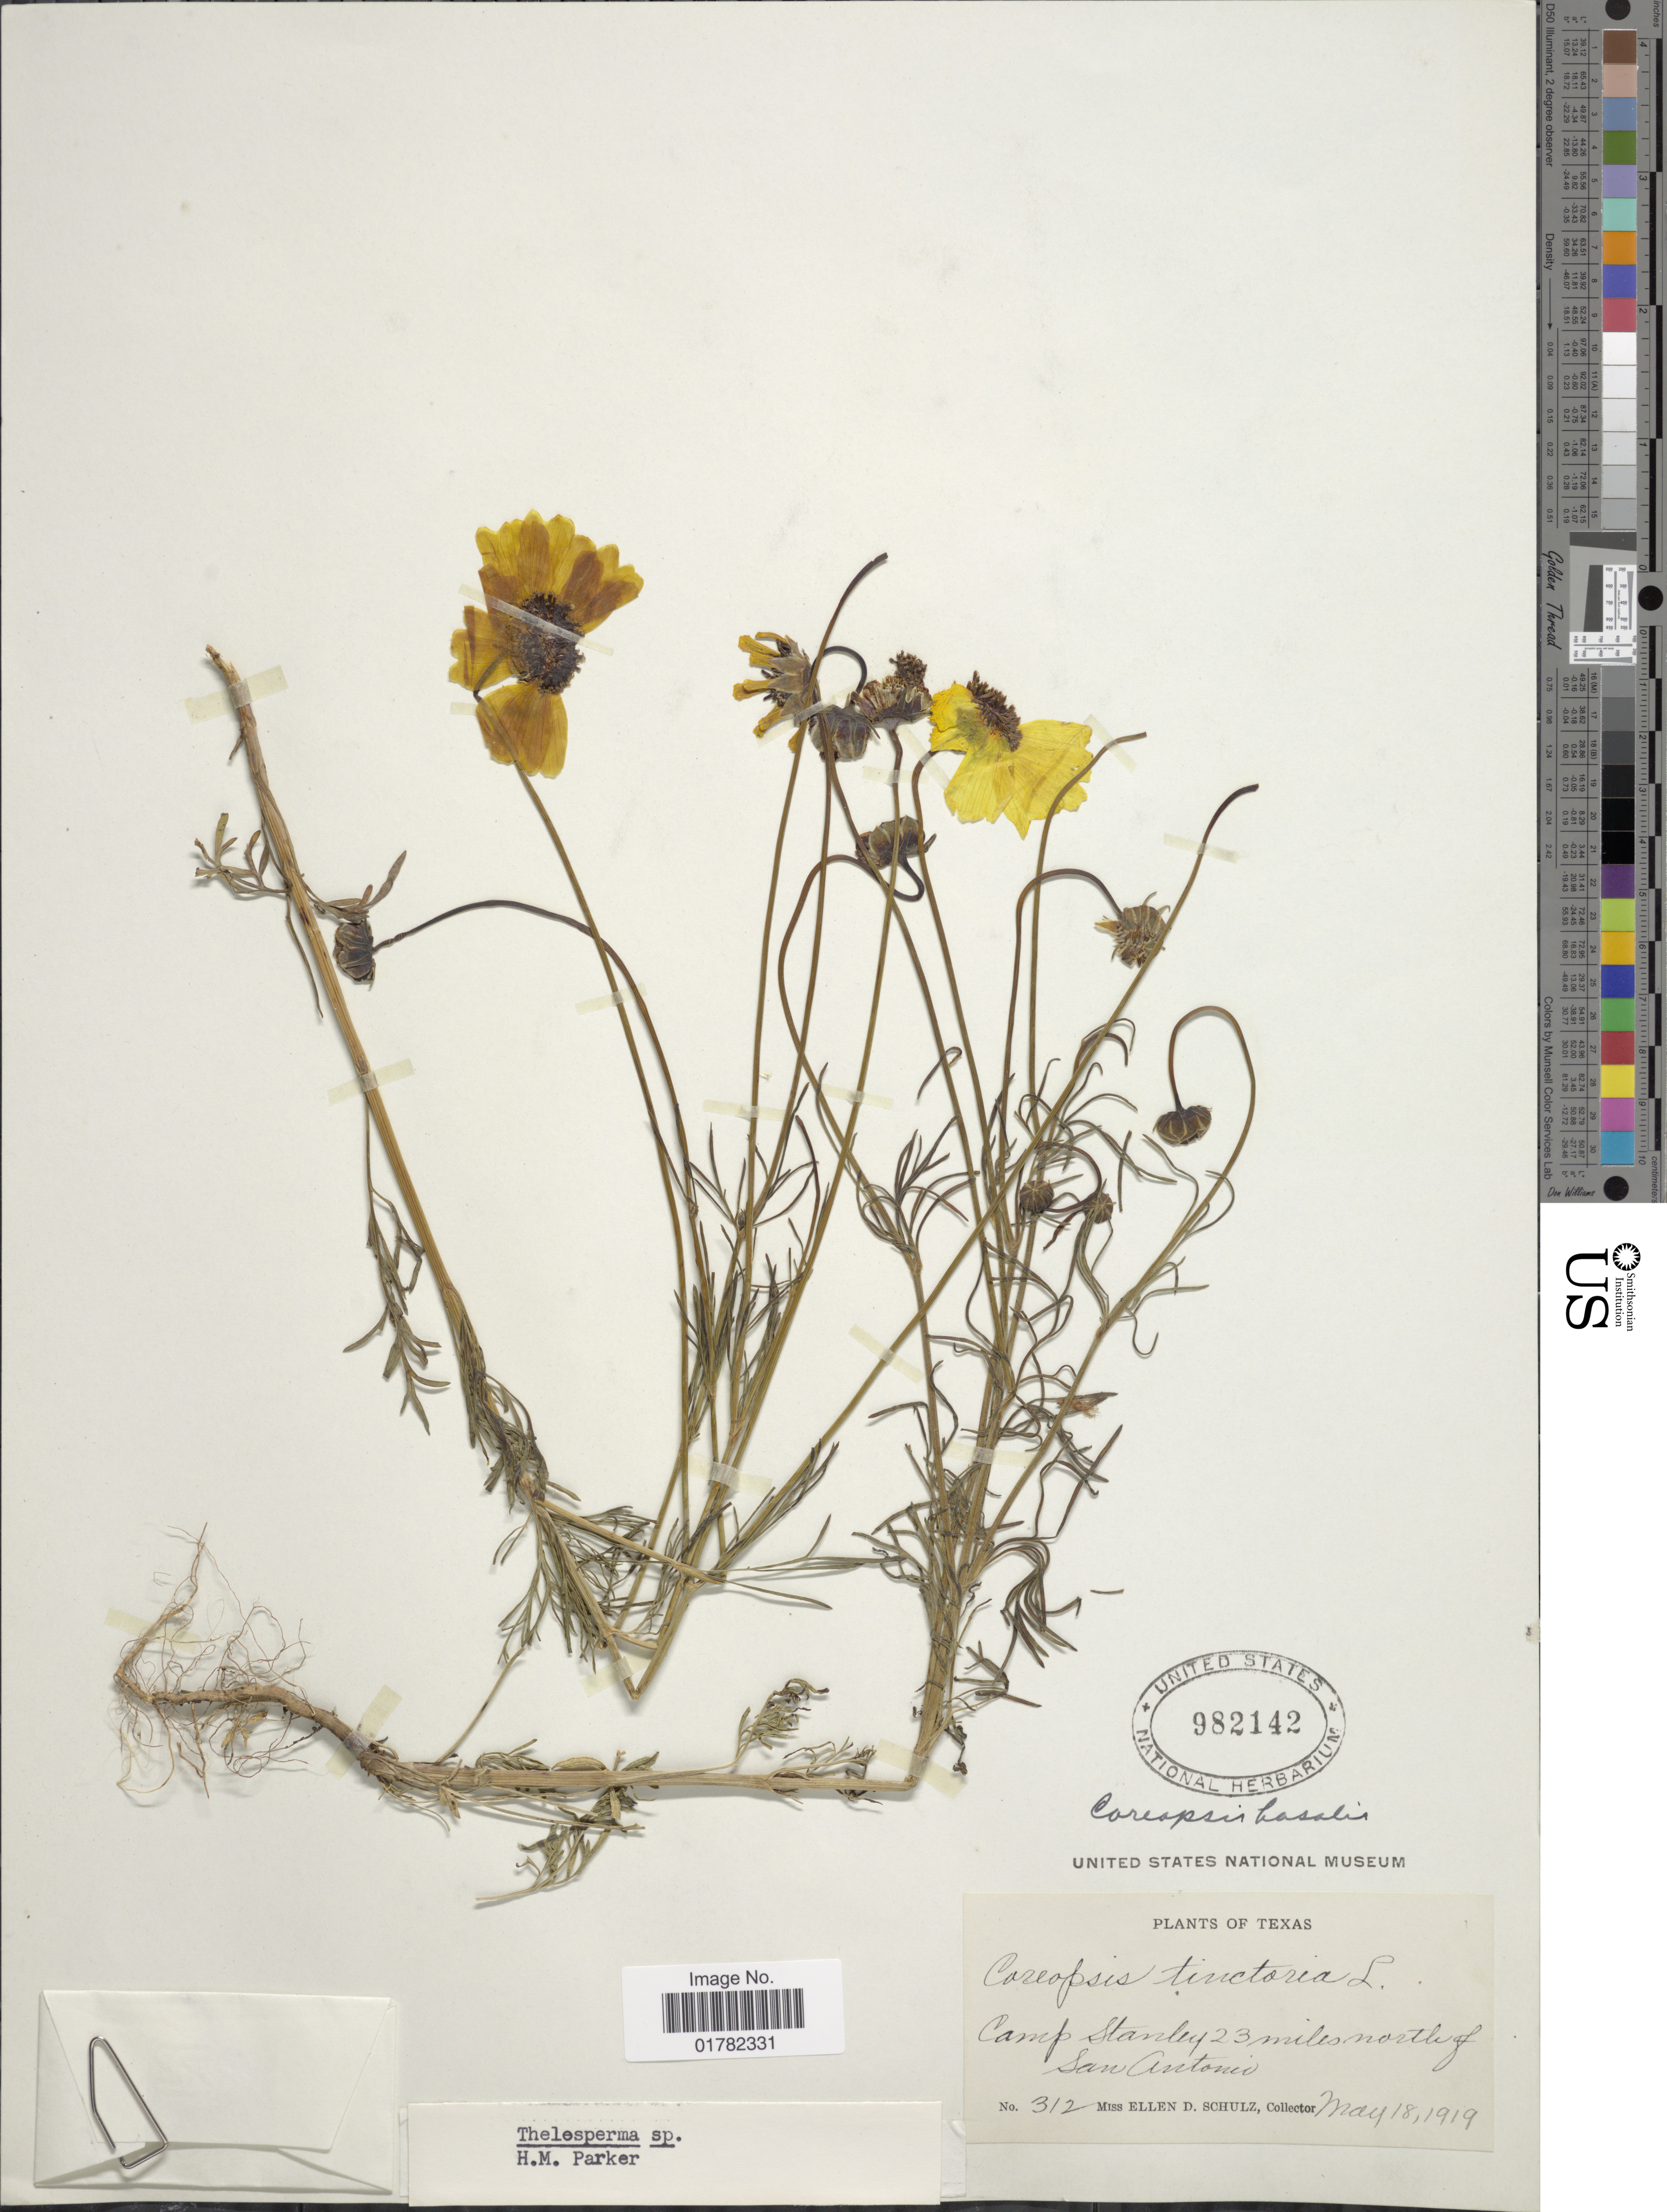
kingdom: Plantae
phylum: Tracheophyta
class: Magnoliopsida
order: Asterales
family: Asteraceae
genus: Coreopsis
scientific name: Coreopsis basalis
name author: S.F. Blake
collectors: E. D. Schulz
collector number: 312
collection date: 1919-05-18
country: United States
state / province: Texas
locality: Camp Stanley 23 miles north of San Antonio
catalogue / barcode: US 982142